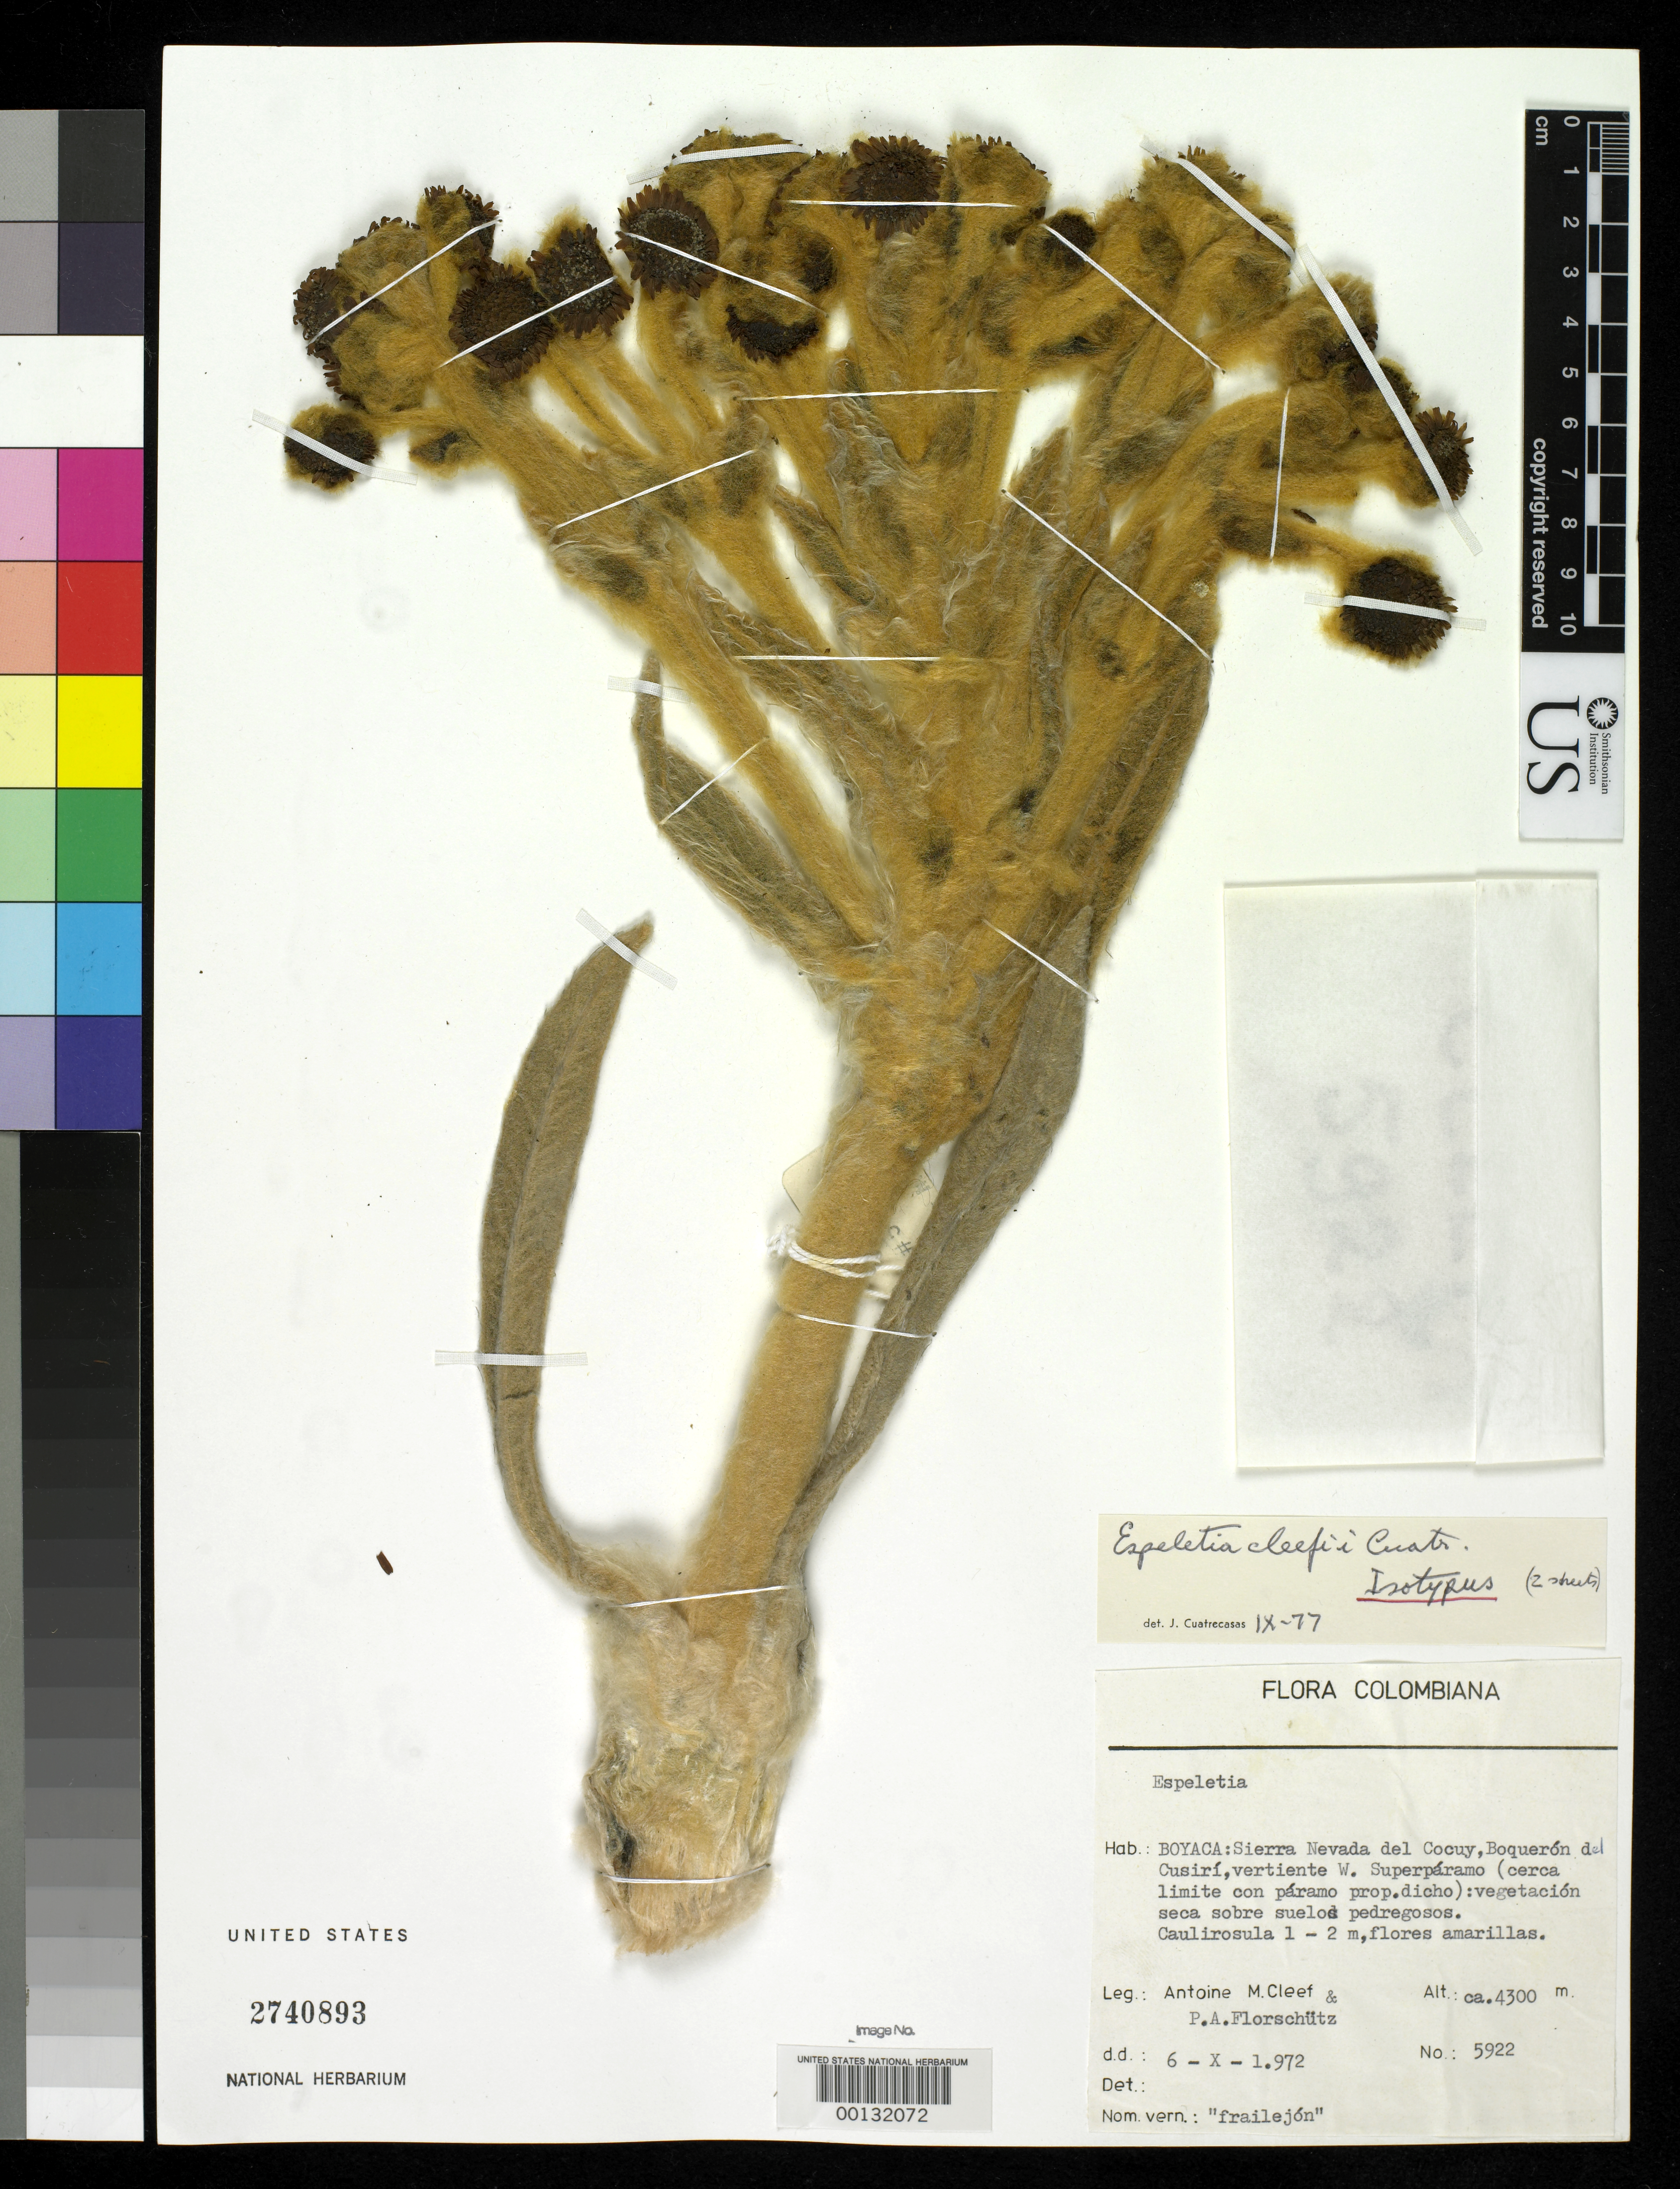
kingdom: Plantae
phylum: Tracheophyta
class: Magnoliopsida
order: Asterales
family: Asteraceae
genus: Espeletia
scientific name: Espeletia cleefii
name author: Cuatrec.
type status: Isotype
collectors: A. M. Cleef & P. Florschütz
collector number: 5922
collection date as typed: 06 Oct 1972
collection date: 1972-10-06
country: Colombia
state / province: Boyacá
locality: Sierra Nevada del Cocuy, Boqueron del Cusiri.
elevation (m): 4300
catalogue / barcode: US 2740893